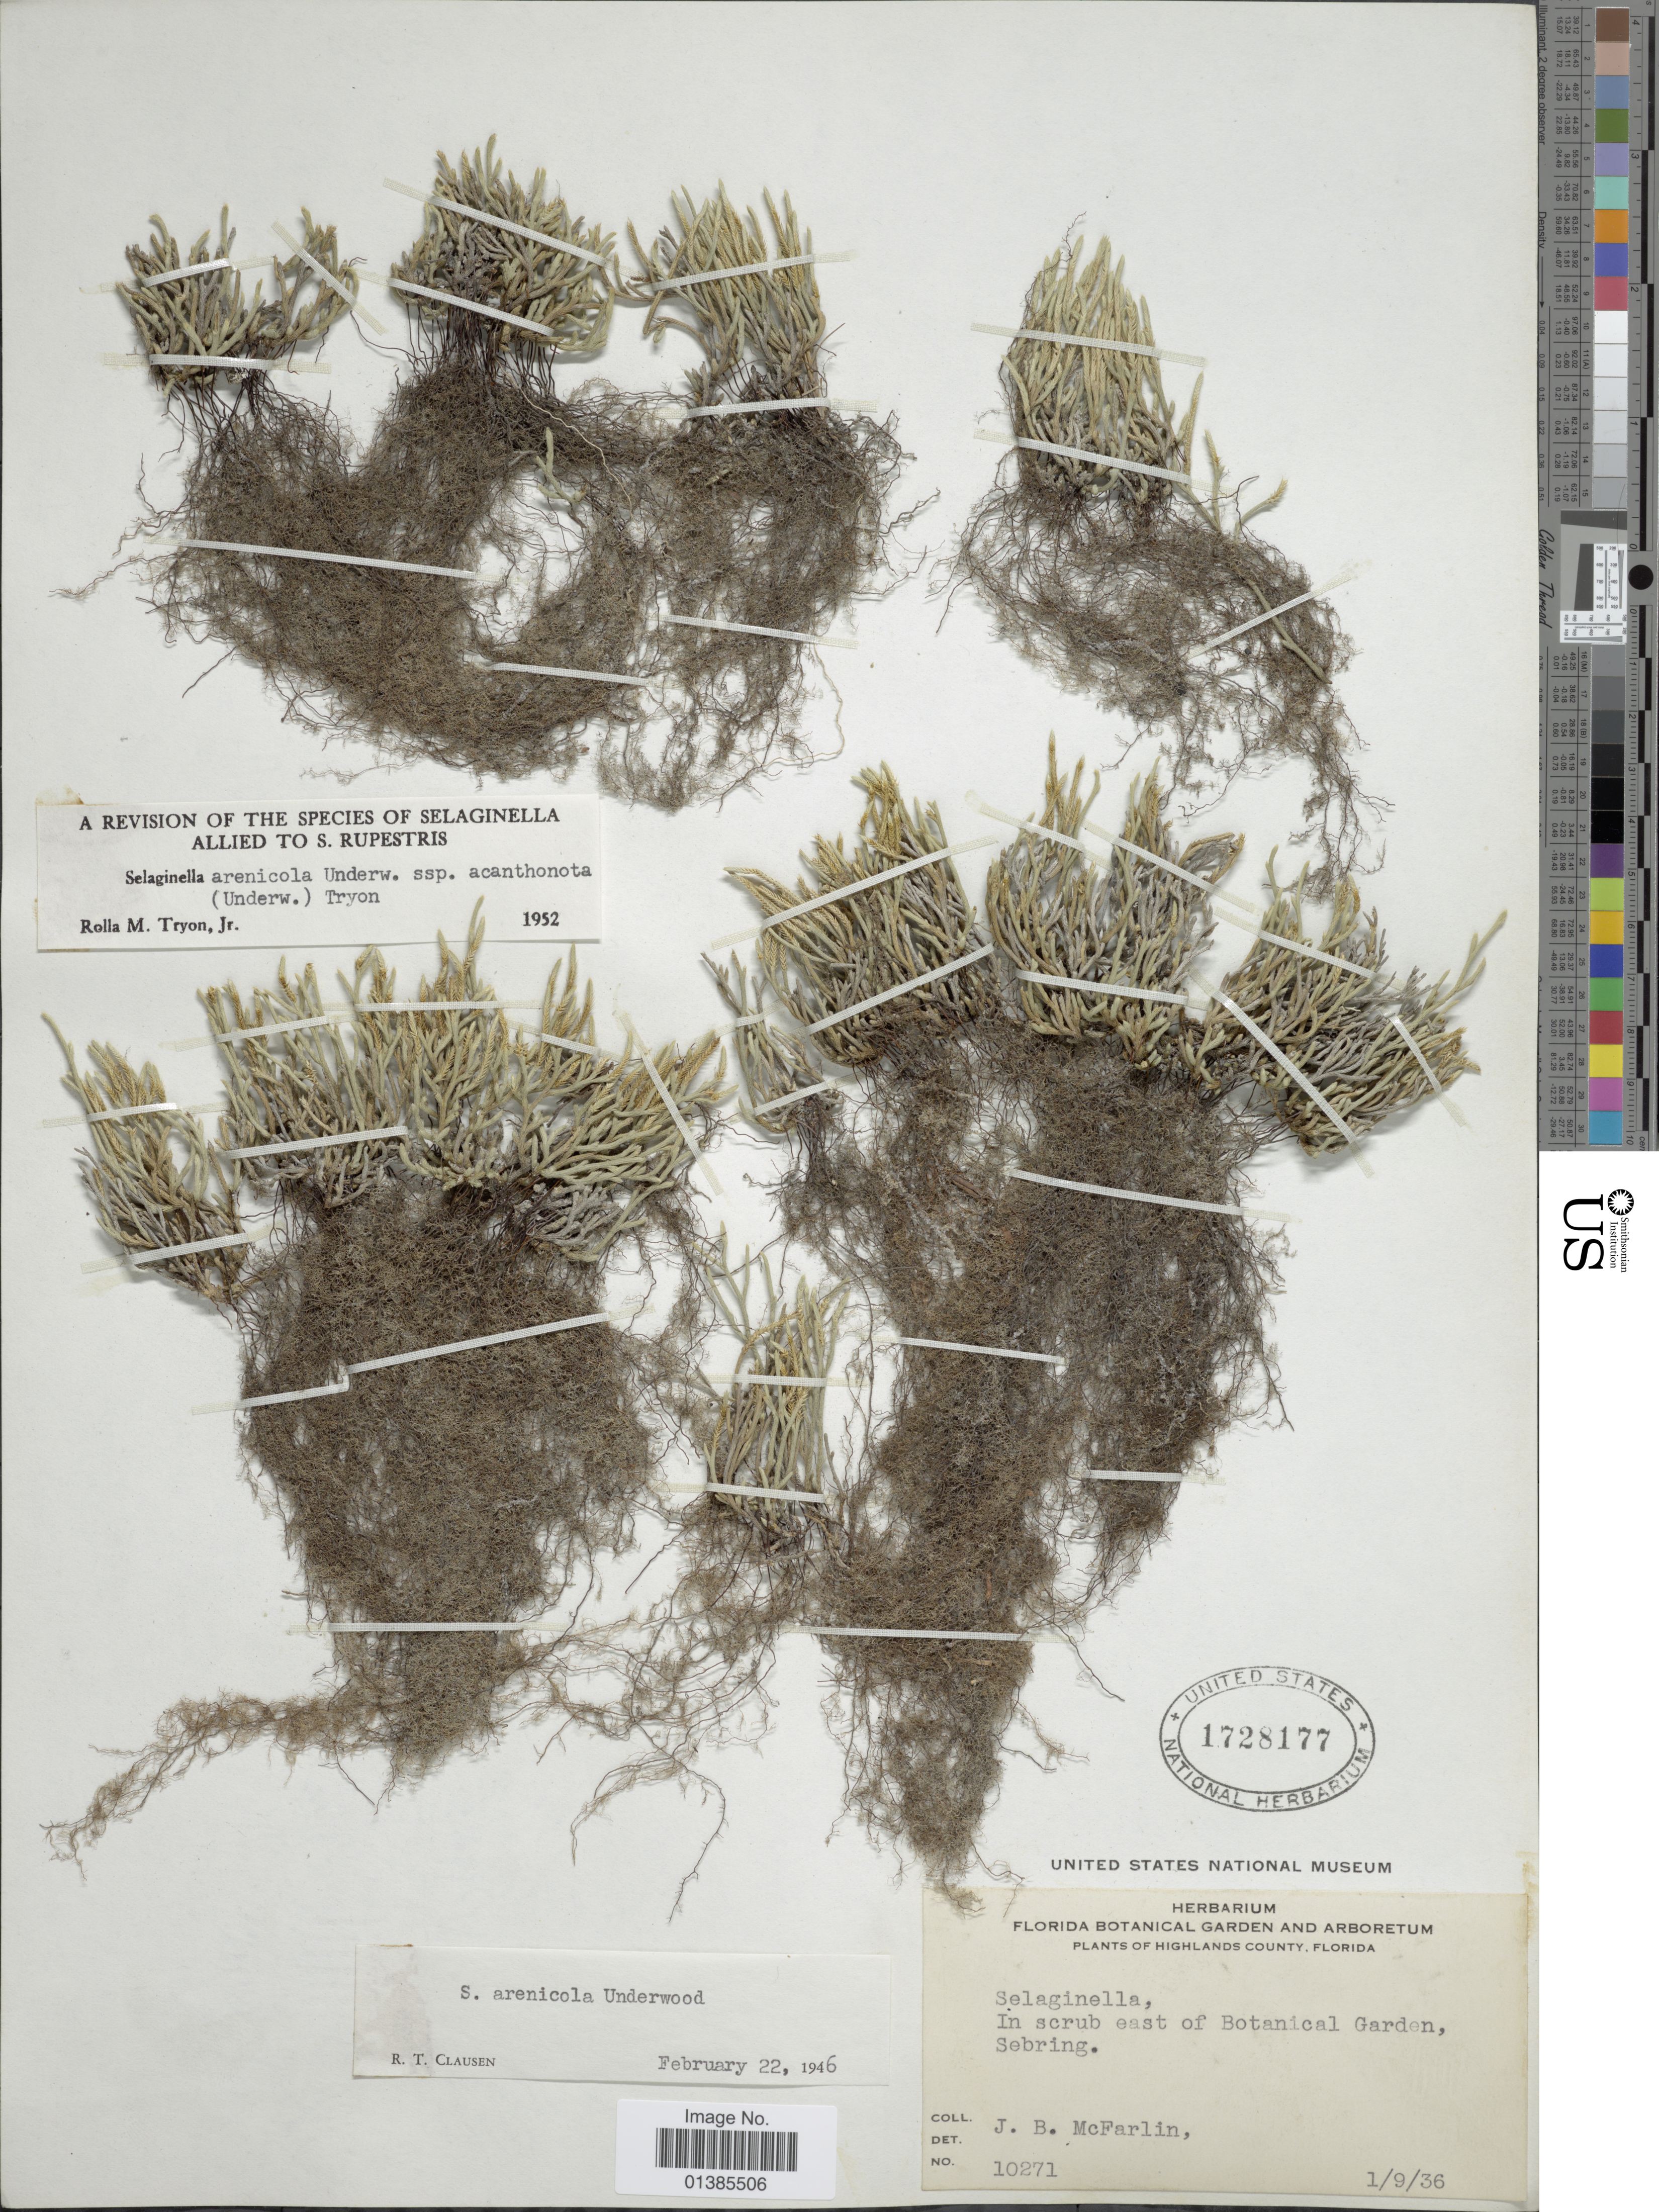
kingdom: Plantae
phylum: Tracheophyta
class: Lycopodiopsida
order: Selaginellales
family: Selaginellaceae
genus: Selaginella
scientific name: Selaginella arenicola subsp. acanthonota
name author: (Underw.) R.M. Tryon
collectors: J. McFarlin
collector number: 10271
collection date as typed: Transcribed d/m/y: 1/9/36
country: United States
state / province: Florida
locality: Highlands County. In scrub east of Botanical Garden, Sebring.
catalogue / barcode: US 1728177